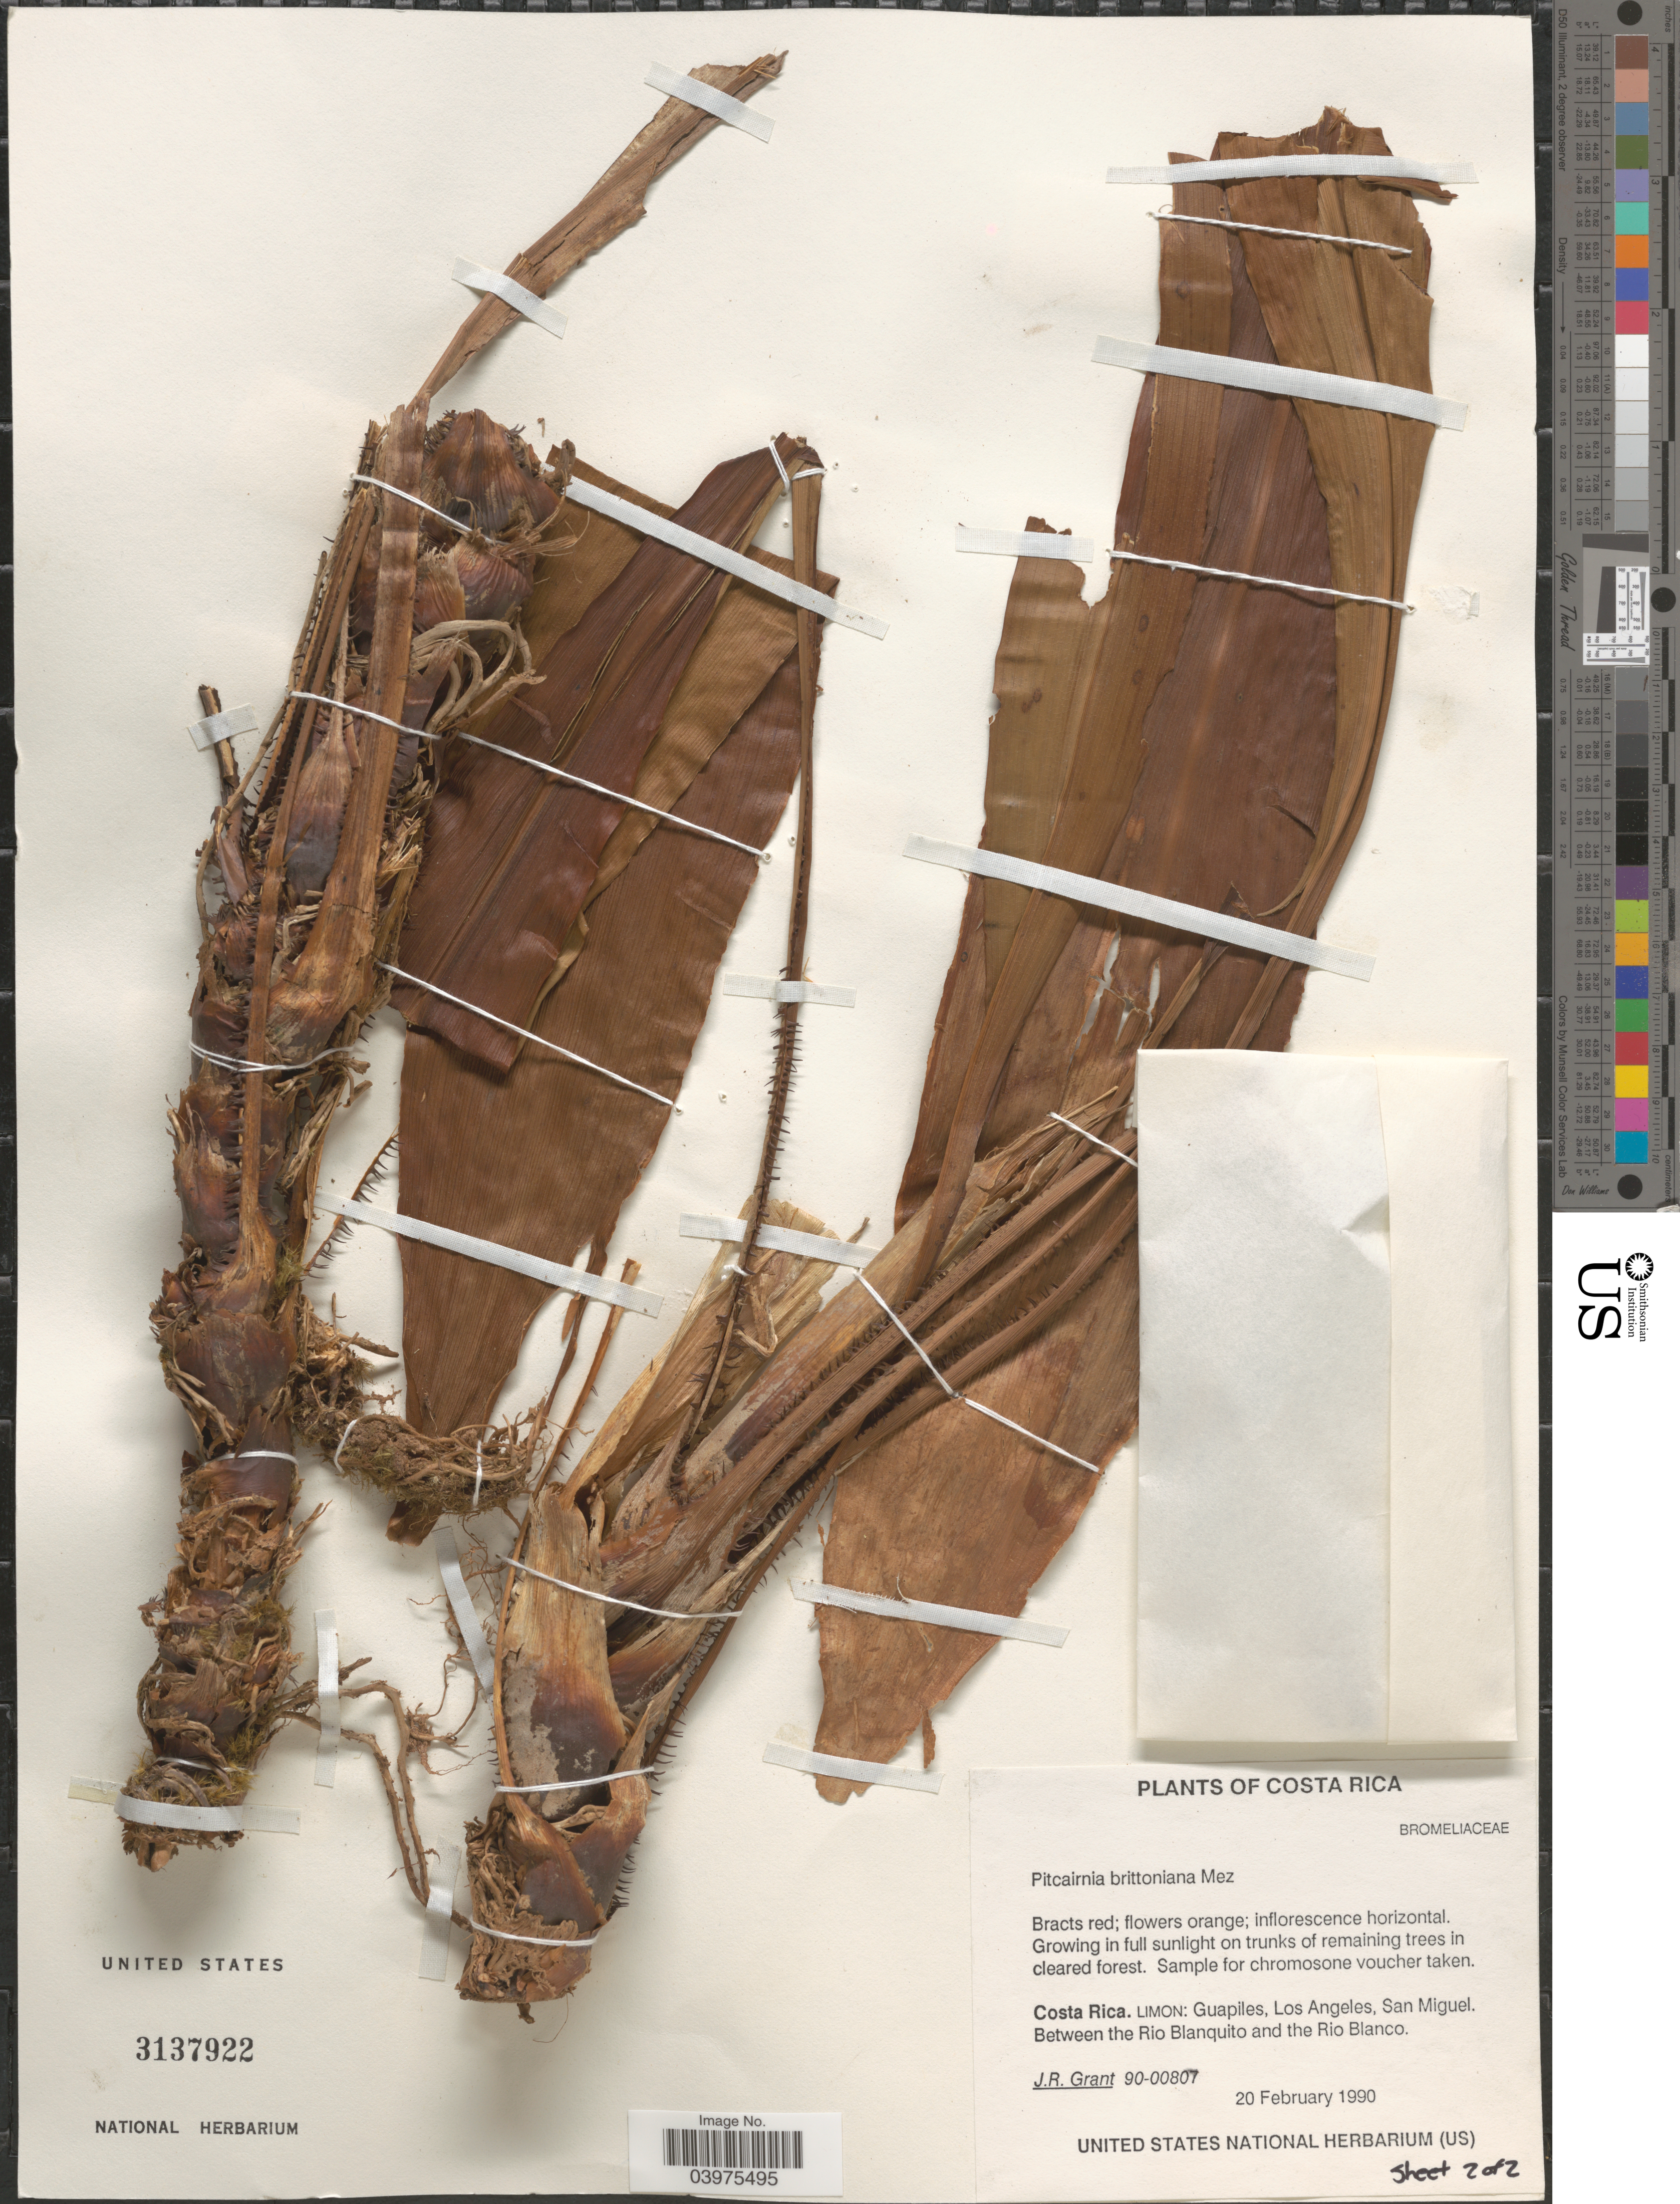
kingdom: Plantae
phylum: Tracheophyta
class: Liliopsida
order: Poales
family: Bromeliaceae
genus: Pitcairnia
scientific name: Pitcairnia brittoniana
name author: Mez in A. DC.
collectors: J. Grant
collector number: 90-00807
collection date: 1990-02-20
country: Costa Rica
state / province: Limón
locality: Guapiles, Los Angeles, San Miguel. Between the Rio Blanquito and the Rio Blanco.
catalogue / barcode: US 3137922